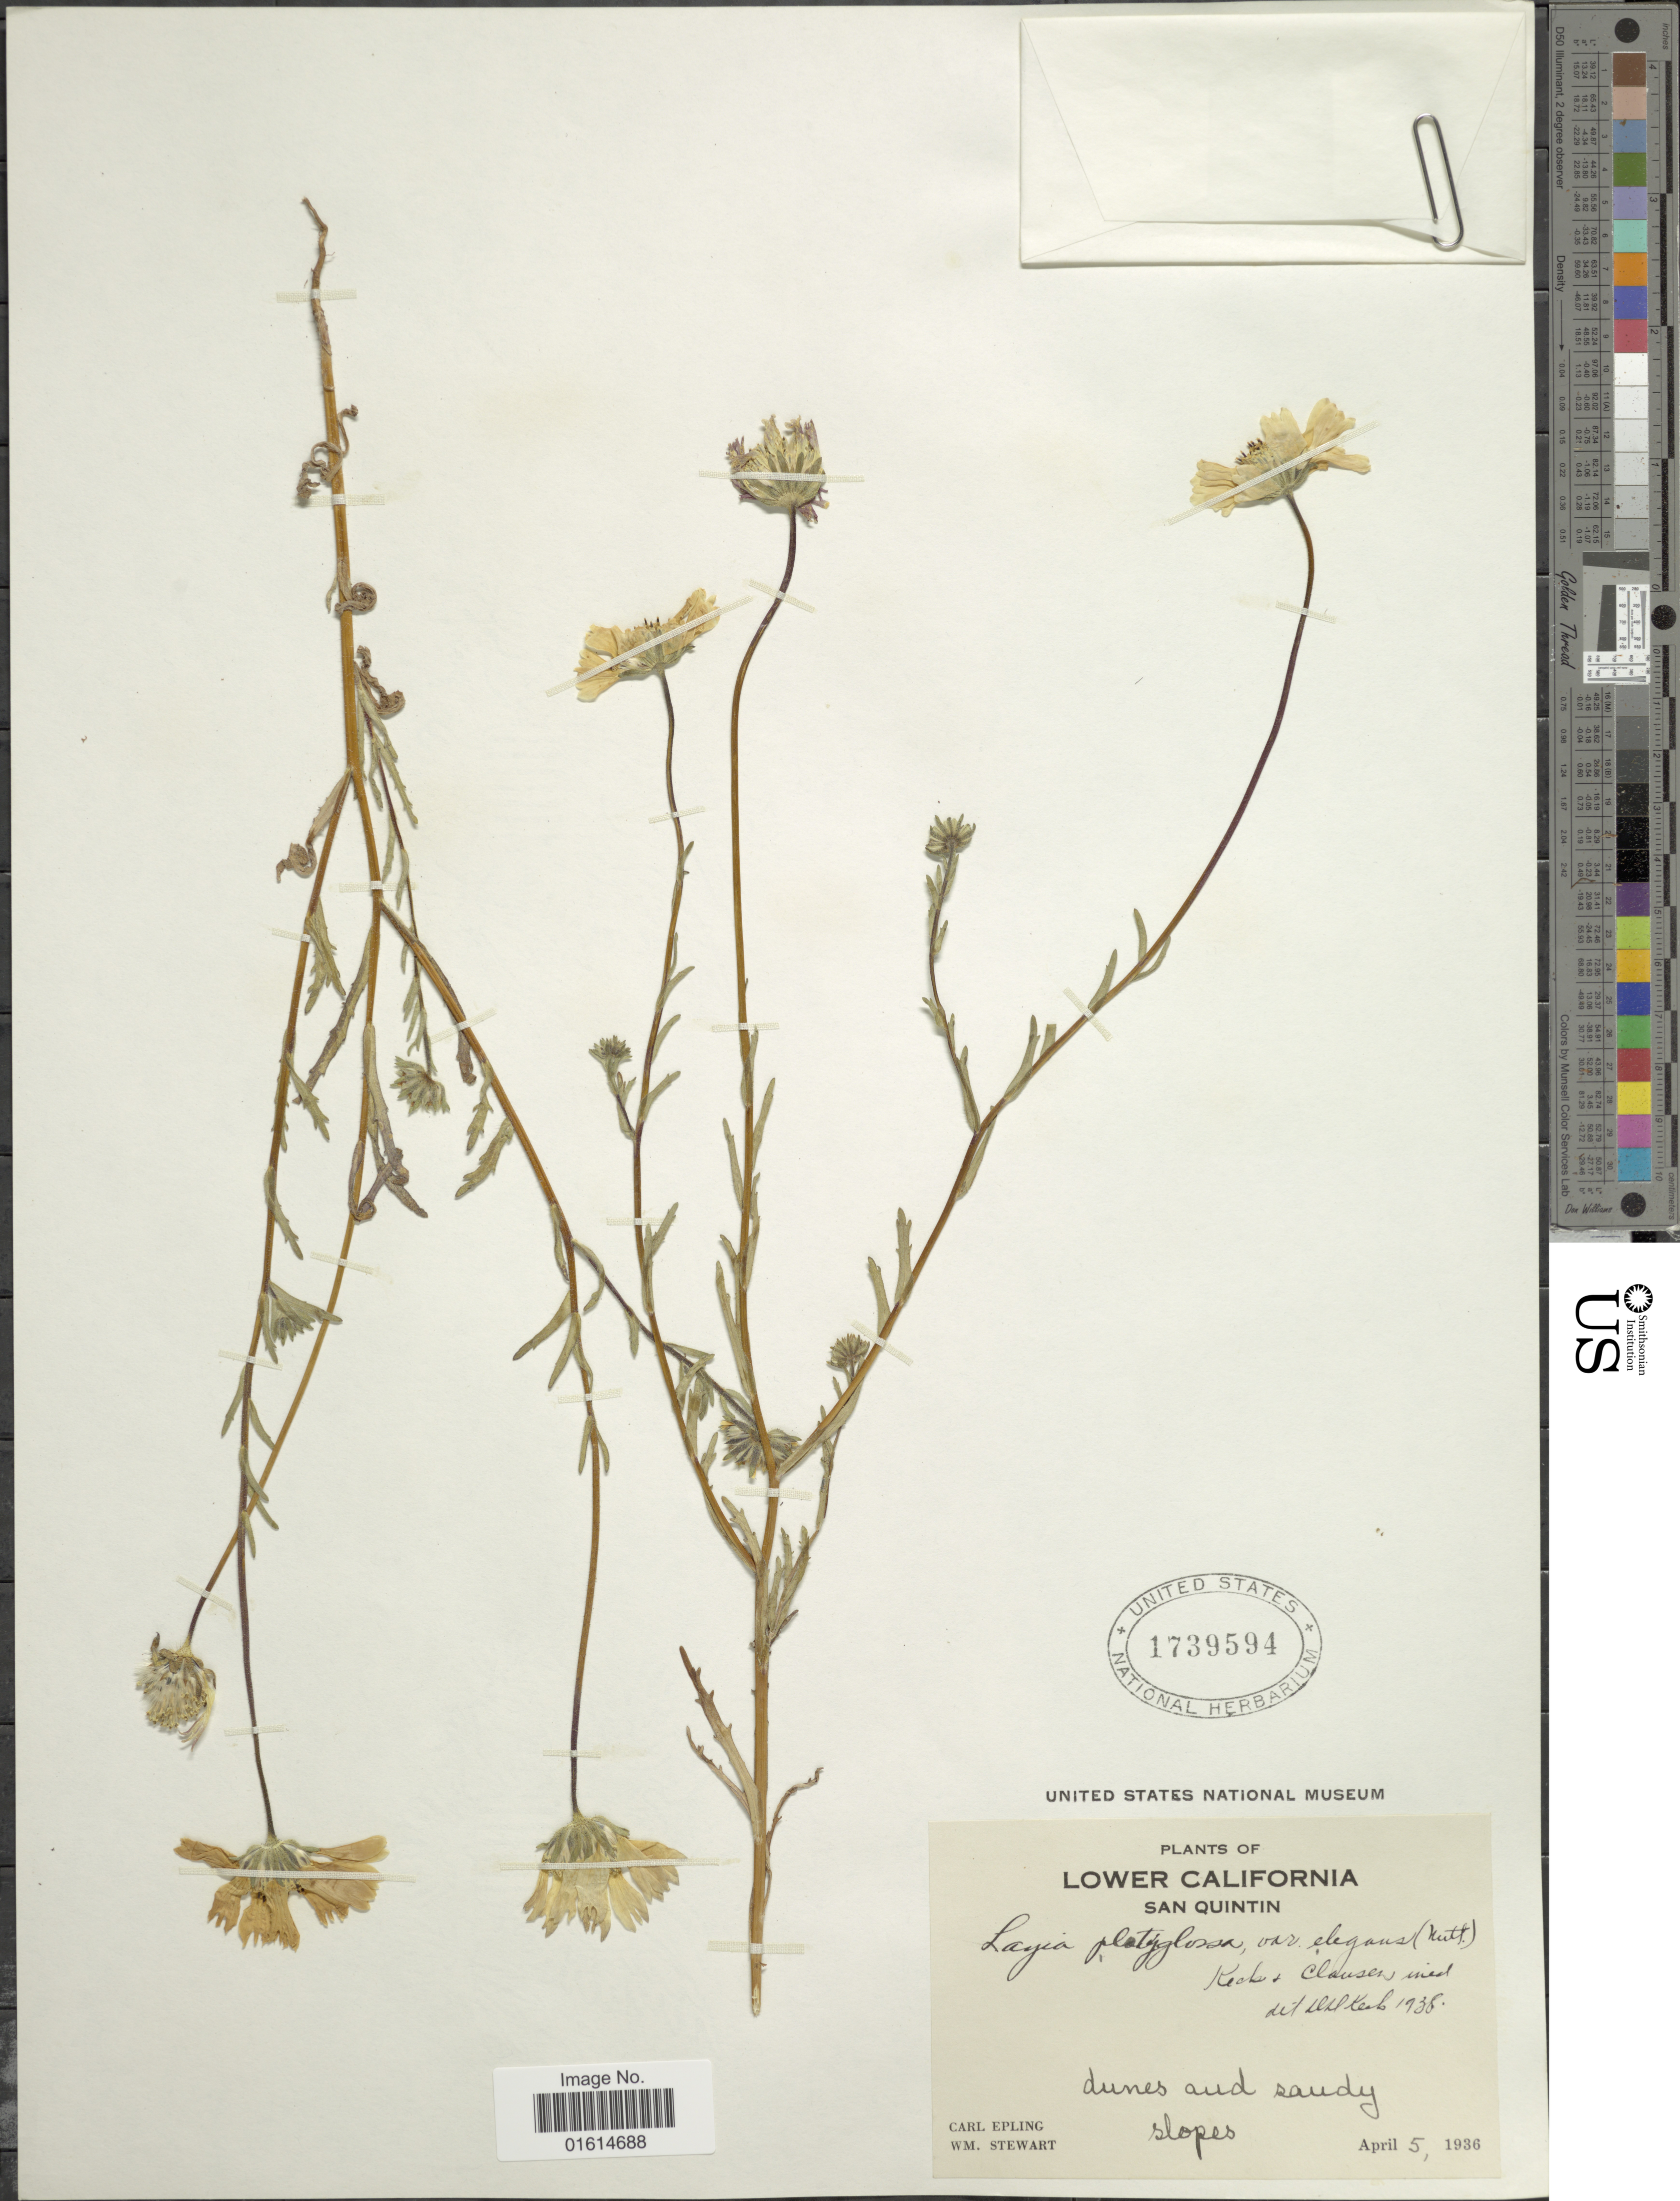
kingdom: Plantae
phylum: Tracheophyta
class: Magnoliopsida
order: Asterales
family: Asteraceae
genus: Layia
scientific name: Layia platyglossa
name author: (Fisch.) A. Gray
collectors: C. C. Epling & W. Stewart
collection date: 1936-04-05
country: Mexico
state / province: Baja California Norte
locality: Lower California, San Quintin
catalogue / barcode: US 1739594